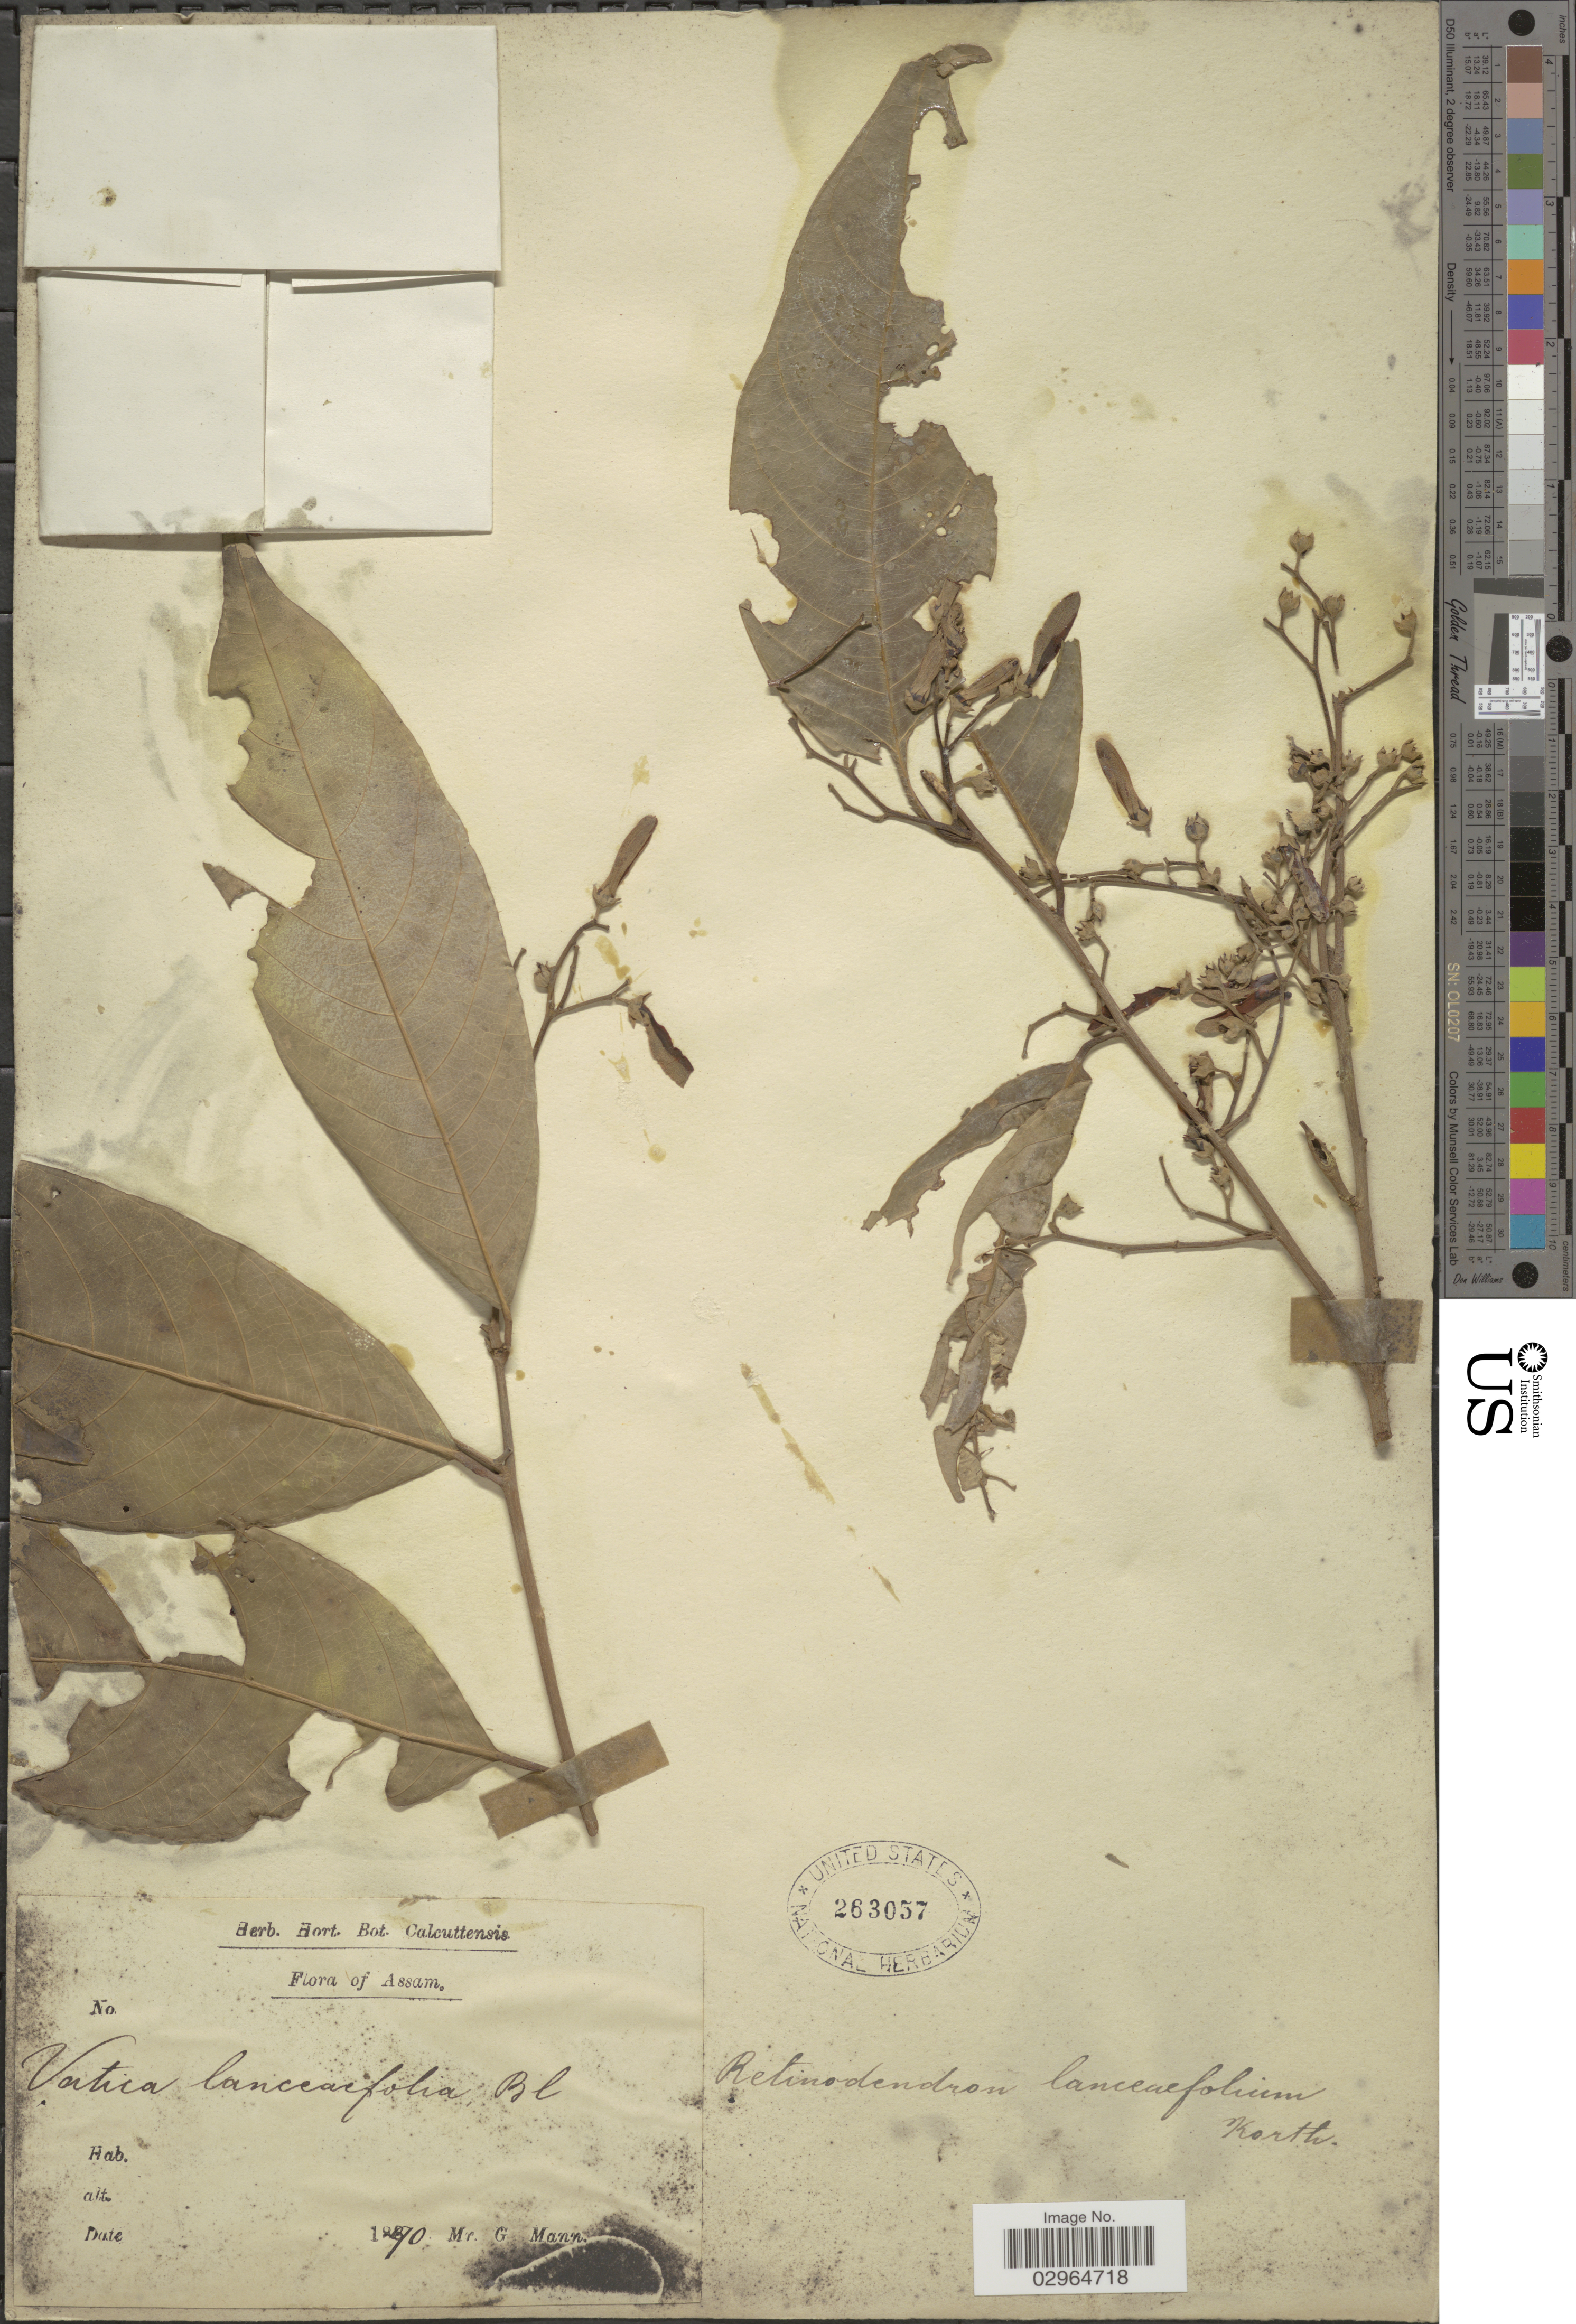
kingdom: Plantae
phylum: Tracheophyta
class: Magnoliopsida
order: Malvales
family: Dipterocarpaceae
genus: Vatica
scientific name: Vatica lanceifolia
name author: (Roxburgh) Blume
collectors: G. Mann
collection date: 1870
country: India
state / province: Assam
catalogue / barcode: US 263057